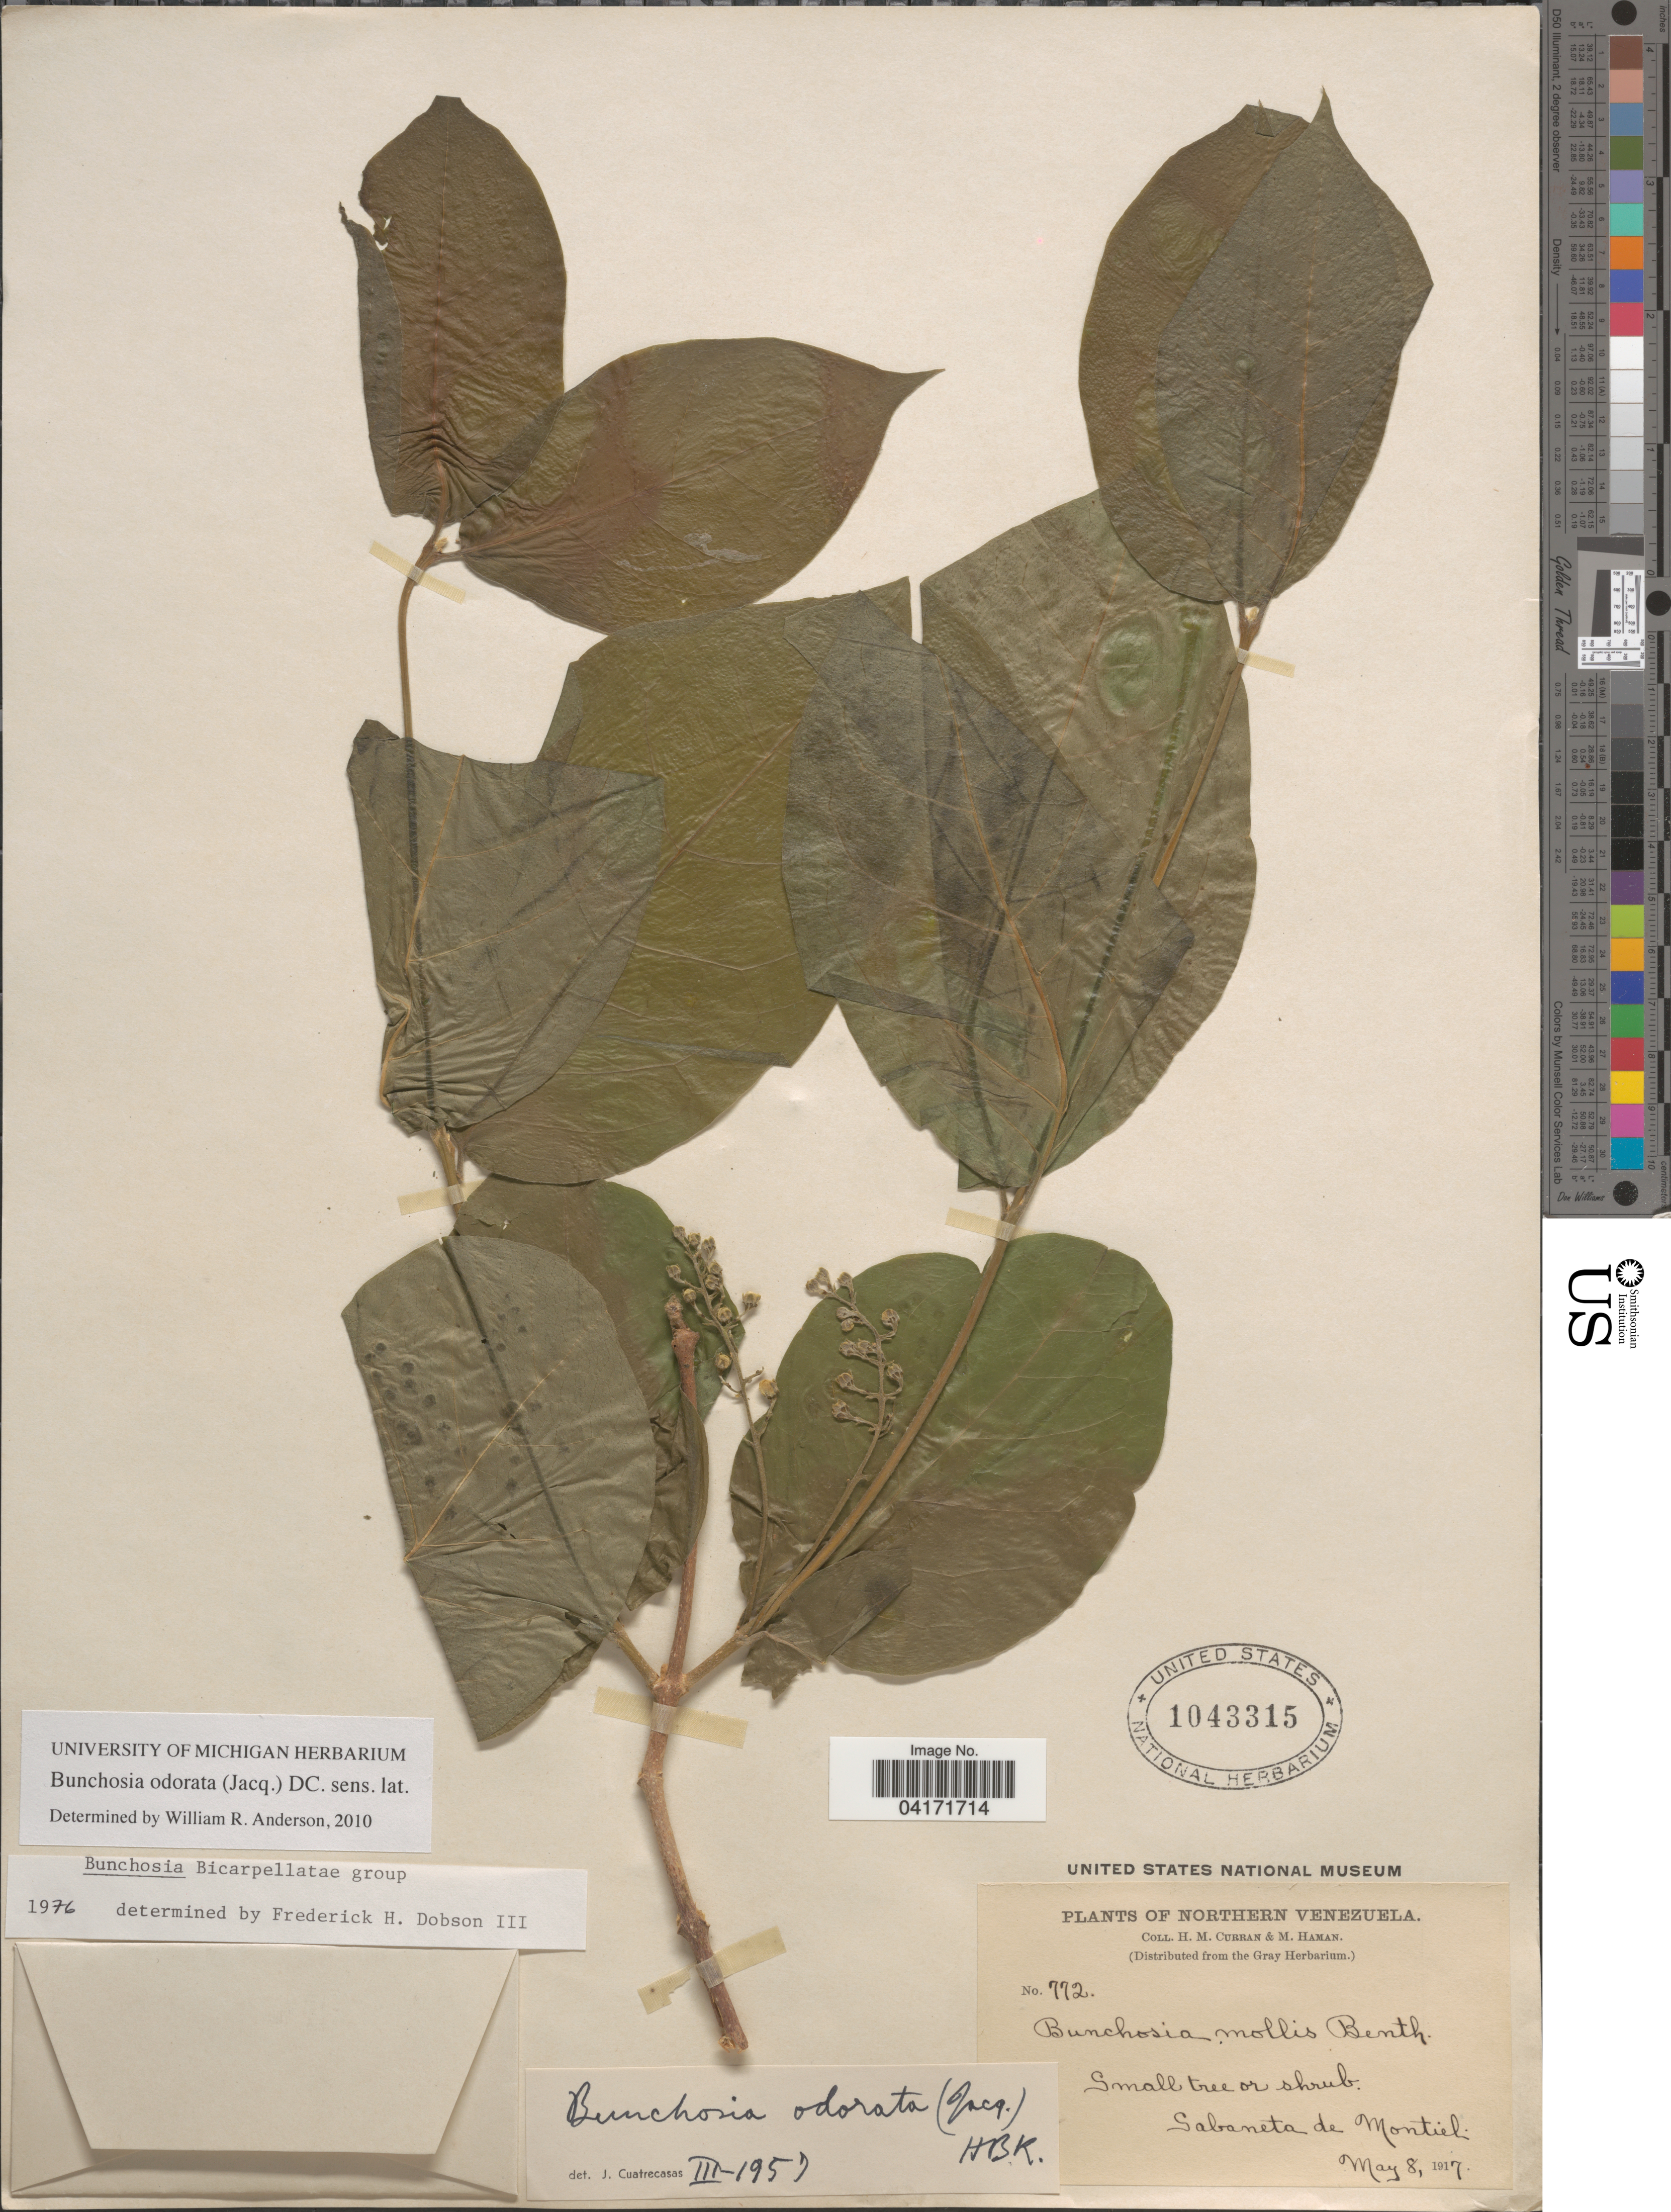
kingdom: Plantae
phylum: Tracheophyta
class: Magnoliopsida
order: Malpighiales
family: Malpighiaceae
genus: Bunchosia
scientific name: Bunchosia odorata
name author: (Jacq.) DC.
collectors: H. M. Curran & M. Haman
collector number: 772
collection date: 1917-05-08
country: Venezuela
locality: Northern Venezuela. Sabaneta de Montiel.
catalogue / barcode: US 1043315